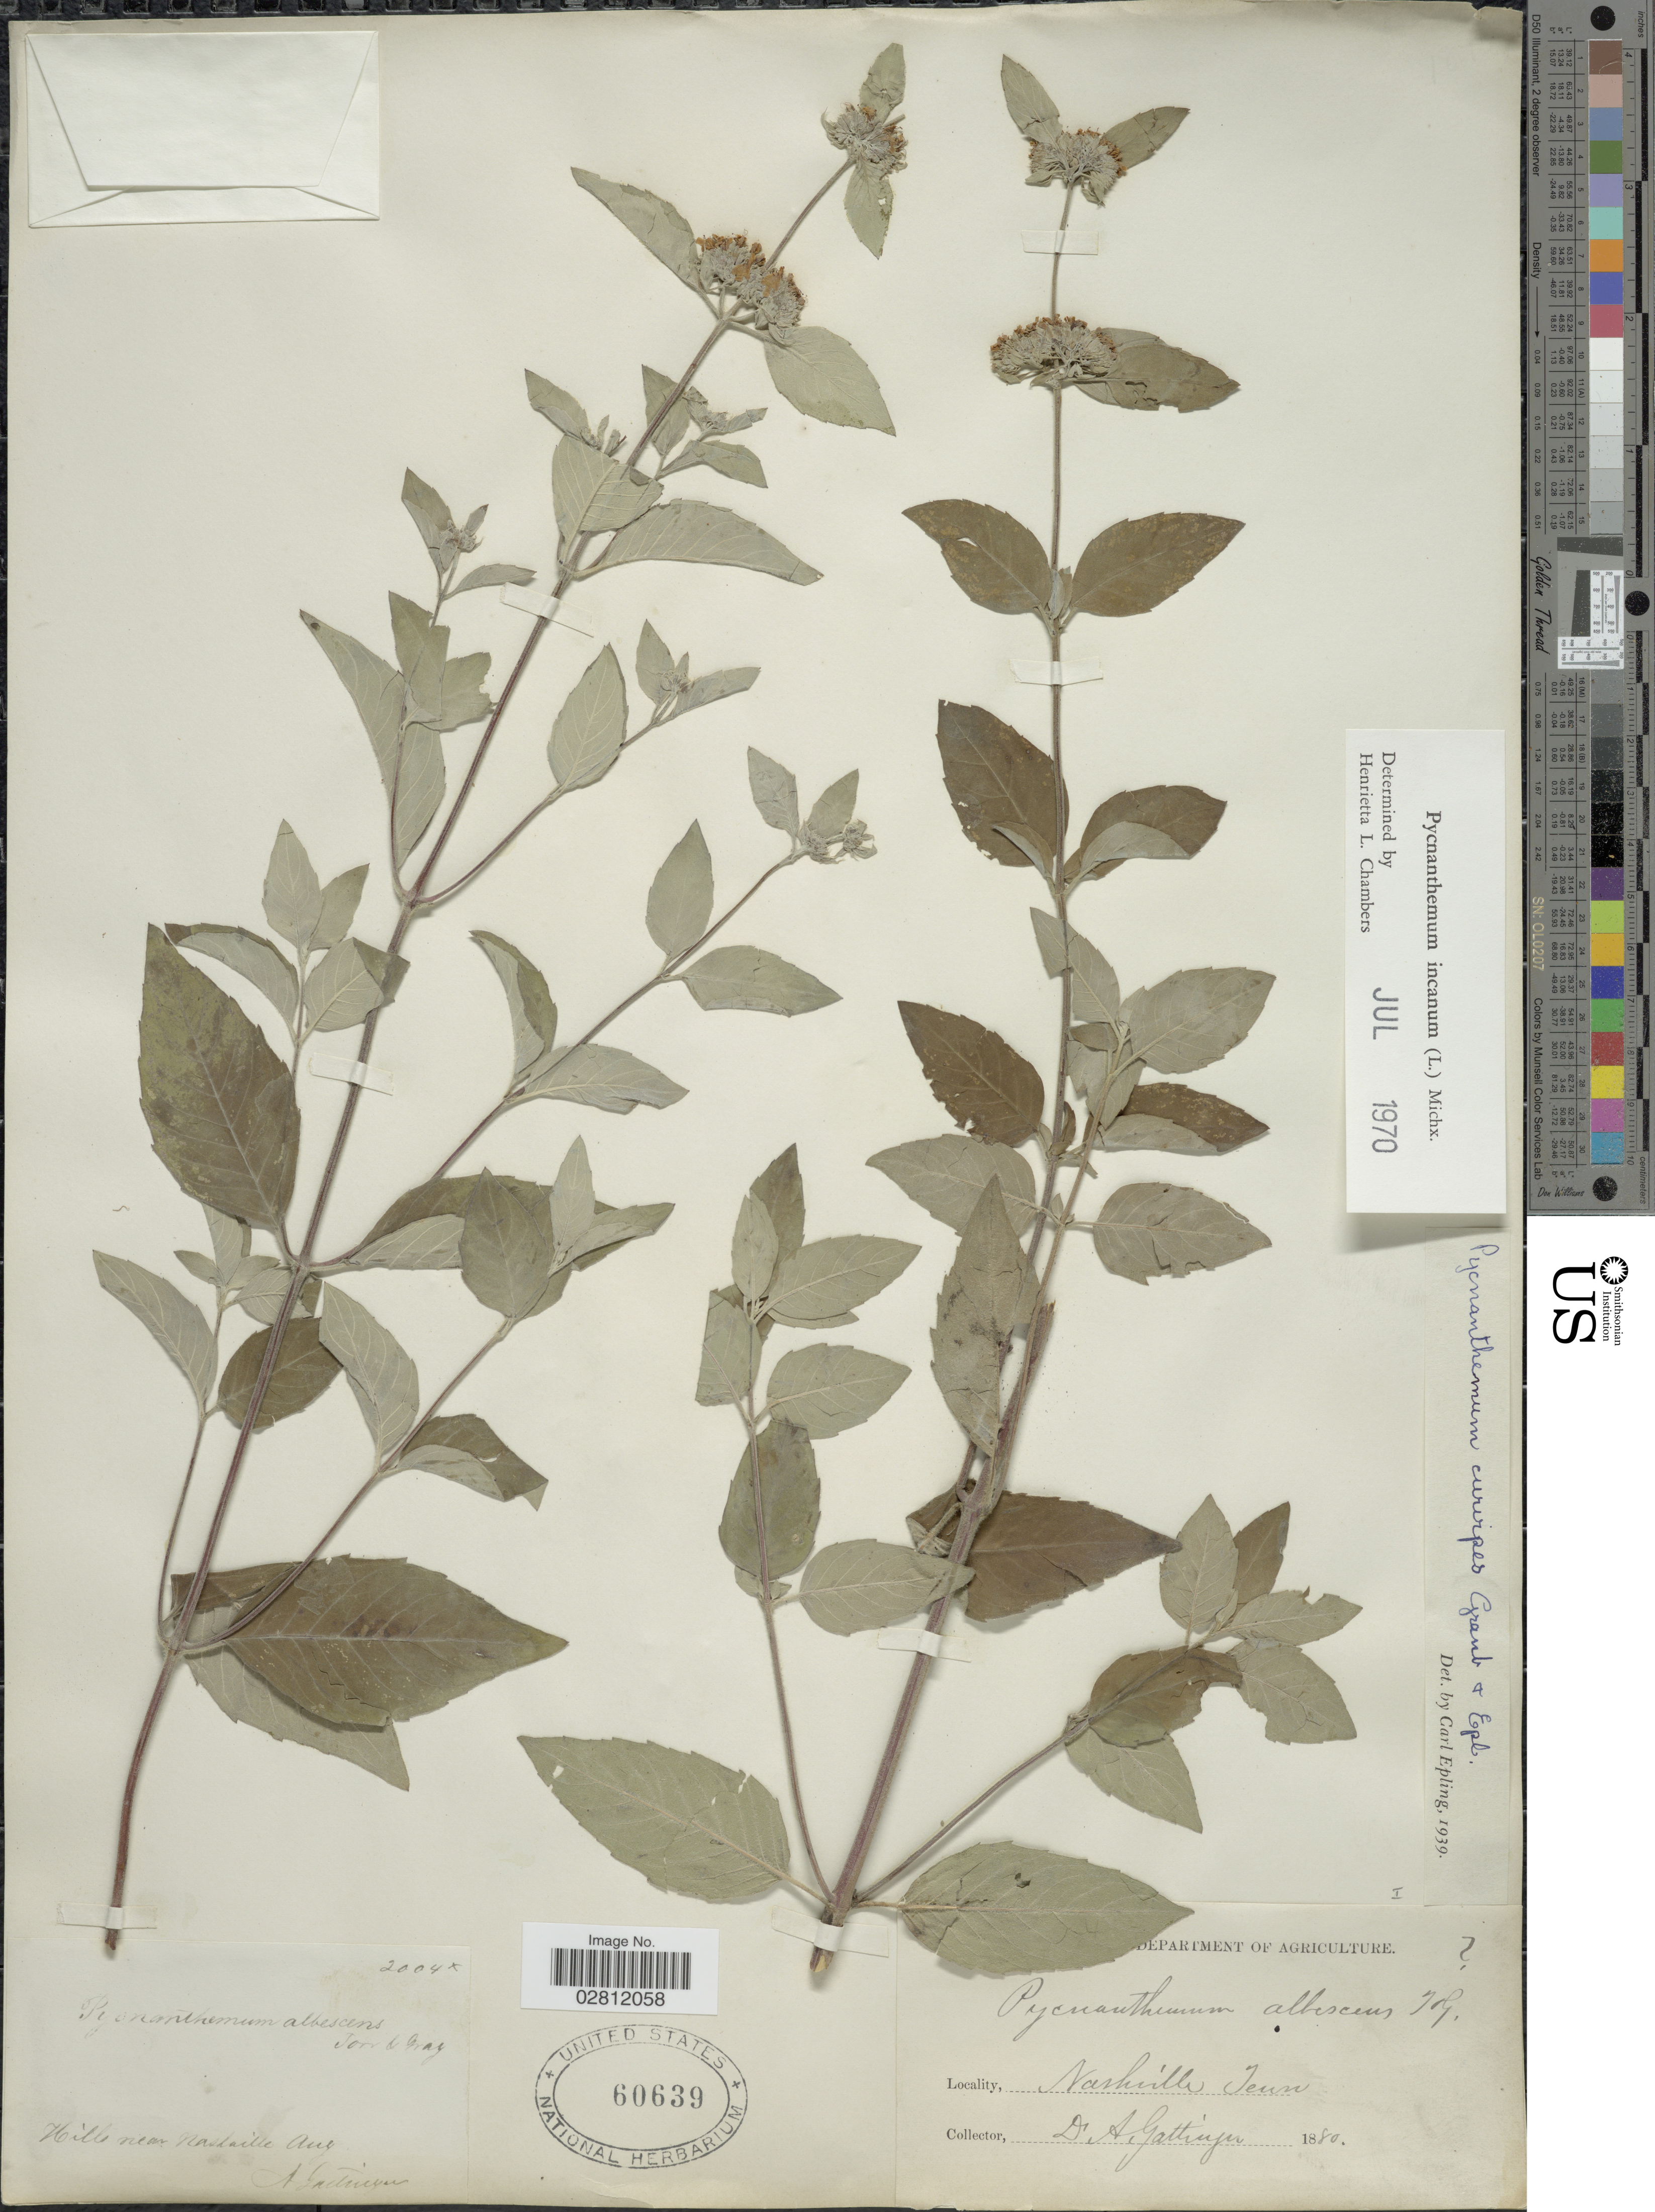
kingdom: Plantae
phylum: Tracheophyta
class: Magnoliopsida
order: Lamiales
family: Lamiaceae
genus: Pycnanthemum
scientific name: Pycnanthemum incanum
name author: (L.) Michx.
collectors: A. Gattinger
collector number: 2004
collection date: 1880-08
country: United States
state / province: Tennessee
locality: Nashville, Hills near Nashville.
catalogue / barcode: US 60639